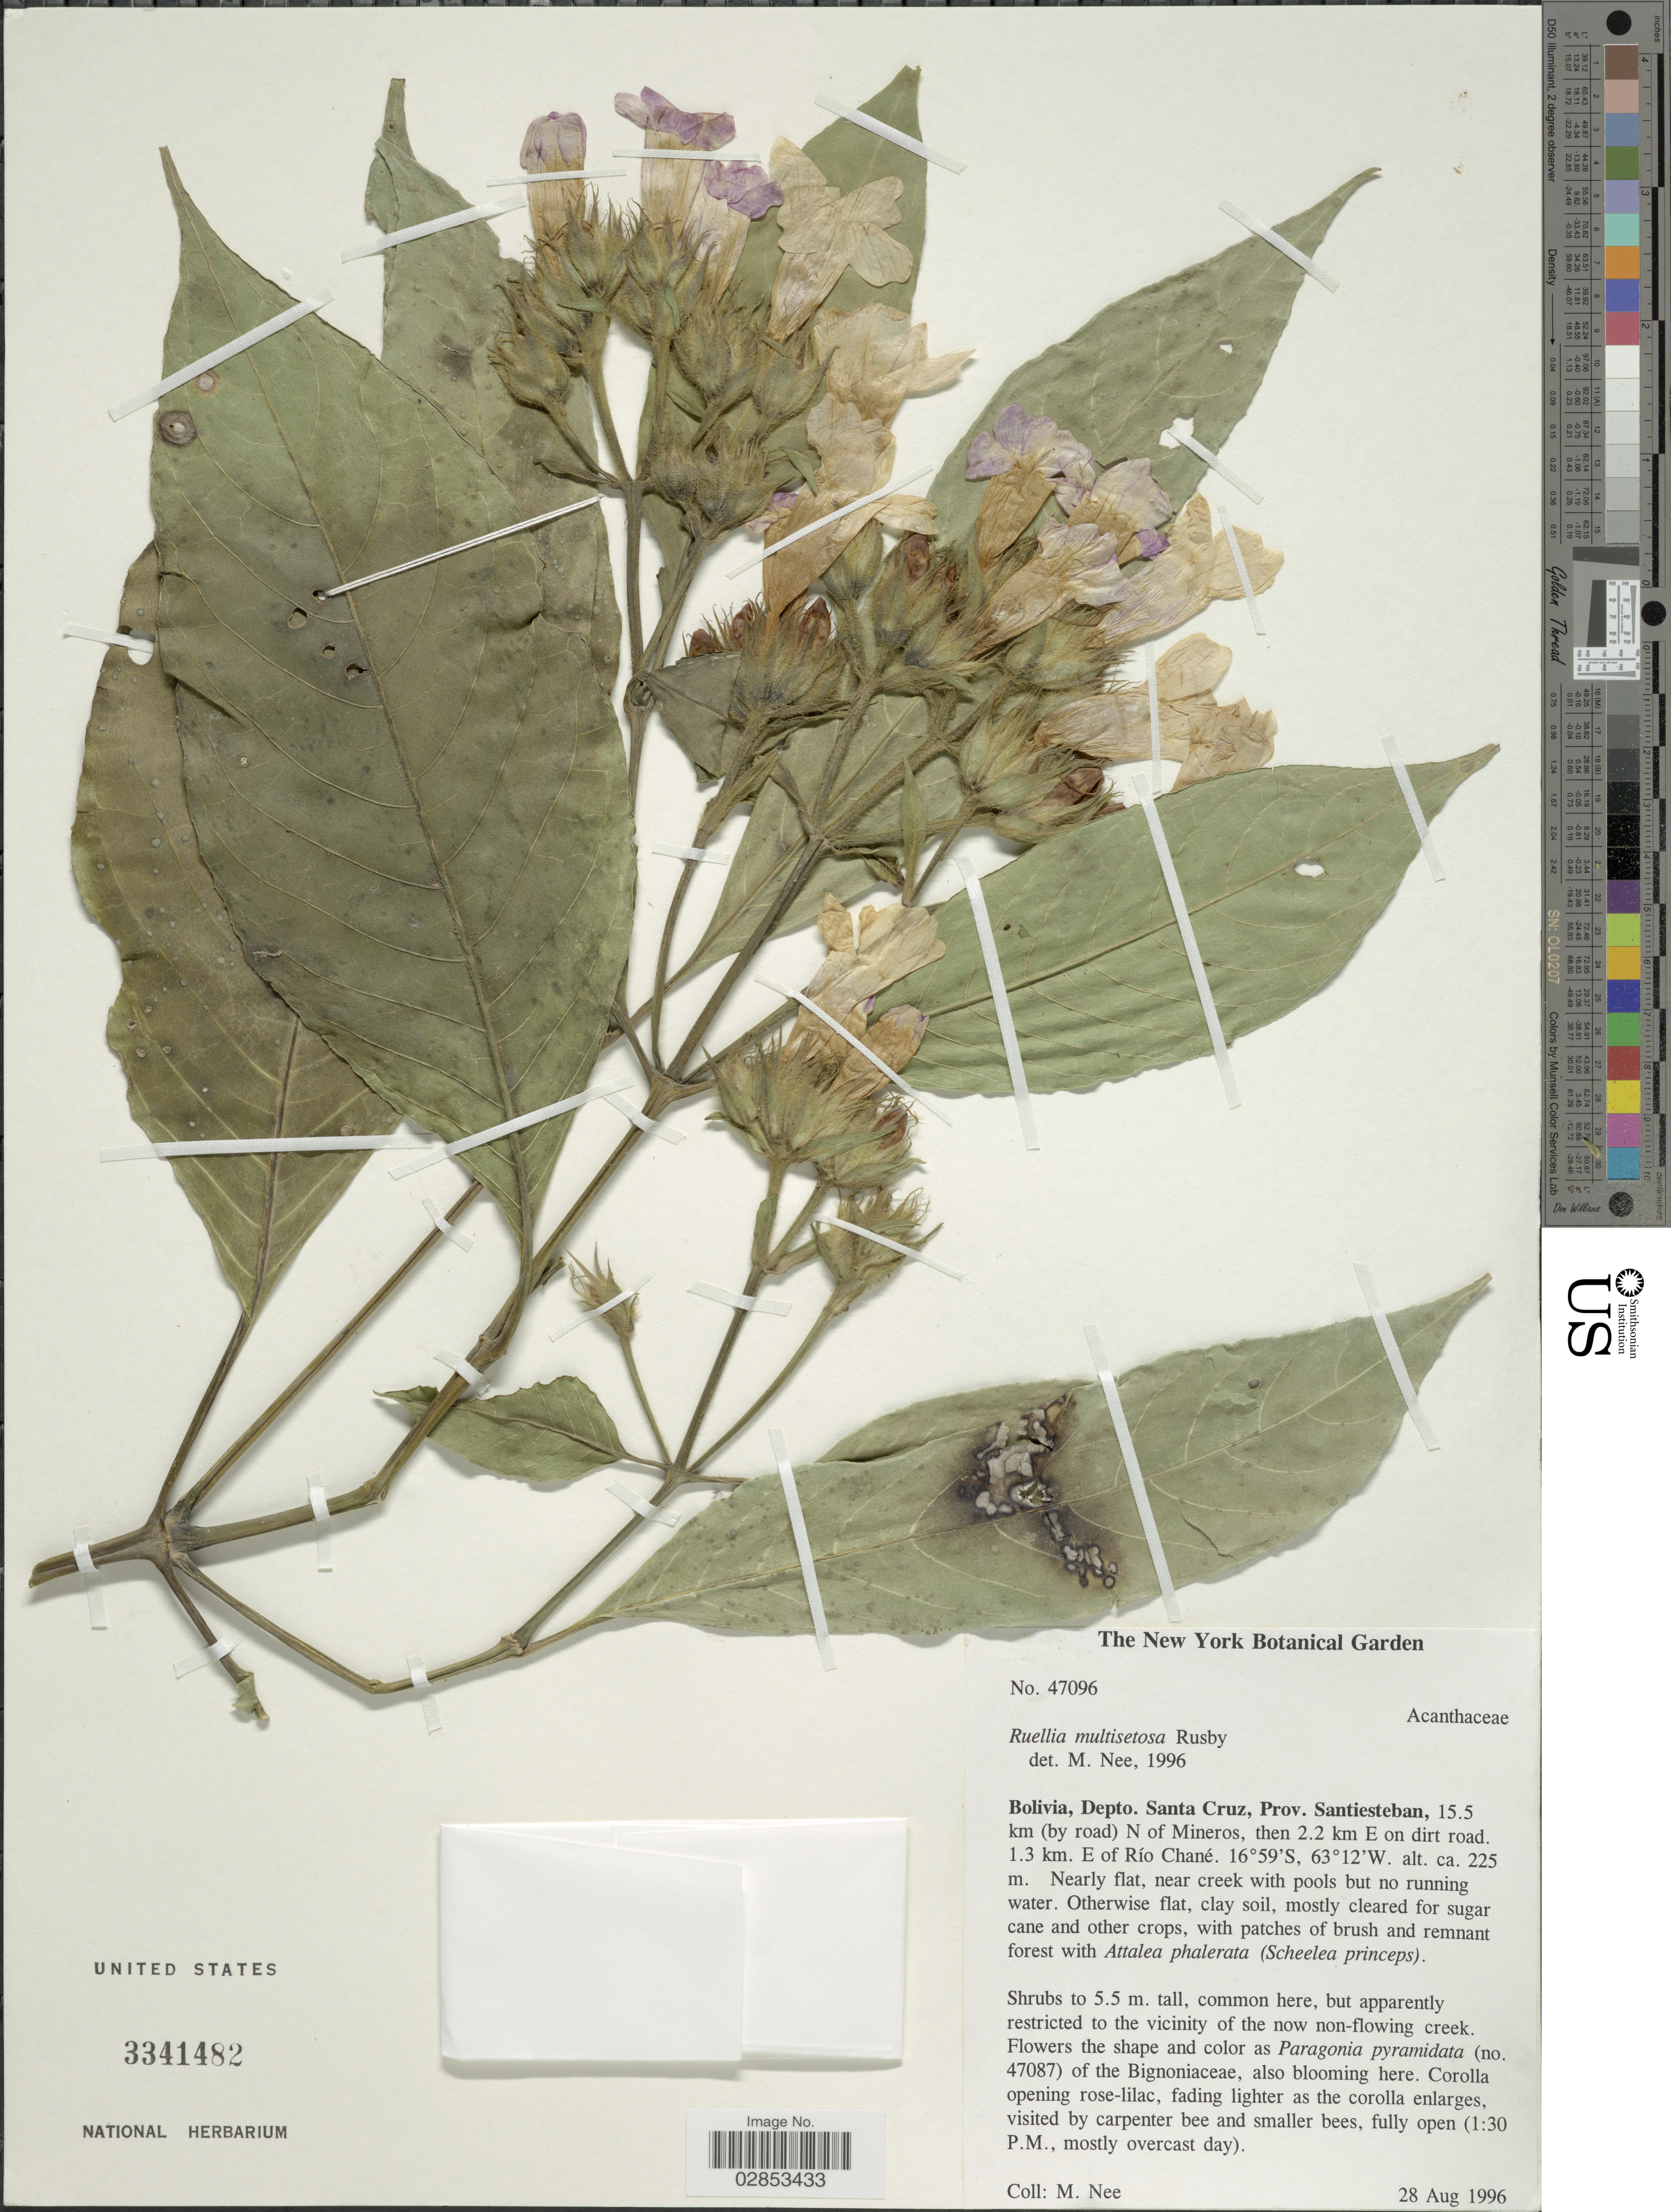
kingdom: Plantae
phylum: Tracheophyta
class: Magnoliopsida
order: Lamiales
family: Acanthaceae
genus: Suessenguthia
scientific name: Suessenguthia multisetosa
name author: (Rusby) Wassh. & J.R.I. Wood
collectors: M. Nee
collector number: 47096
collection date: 1996-08-28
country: Bolivia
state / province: Santa Cruz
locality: Depto. Santa Cruz, Prov. Santiesteban, 15.5 km (by road) N of Mineros, then 2.2 km E on dirt road, 1.3 km. E of Río Chané.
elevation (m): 225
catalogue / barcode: US 3341482